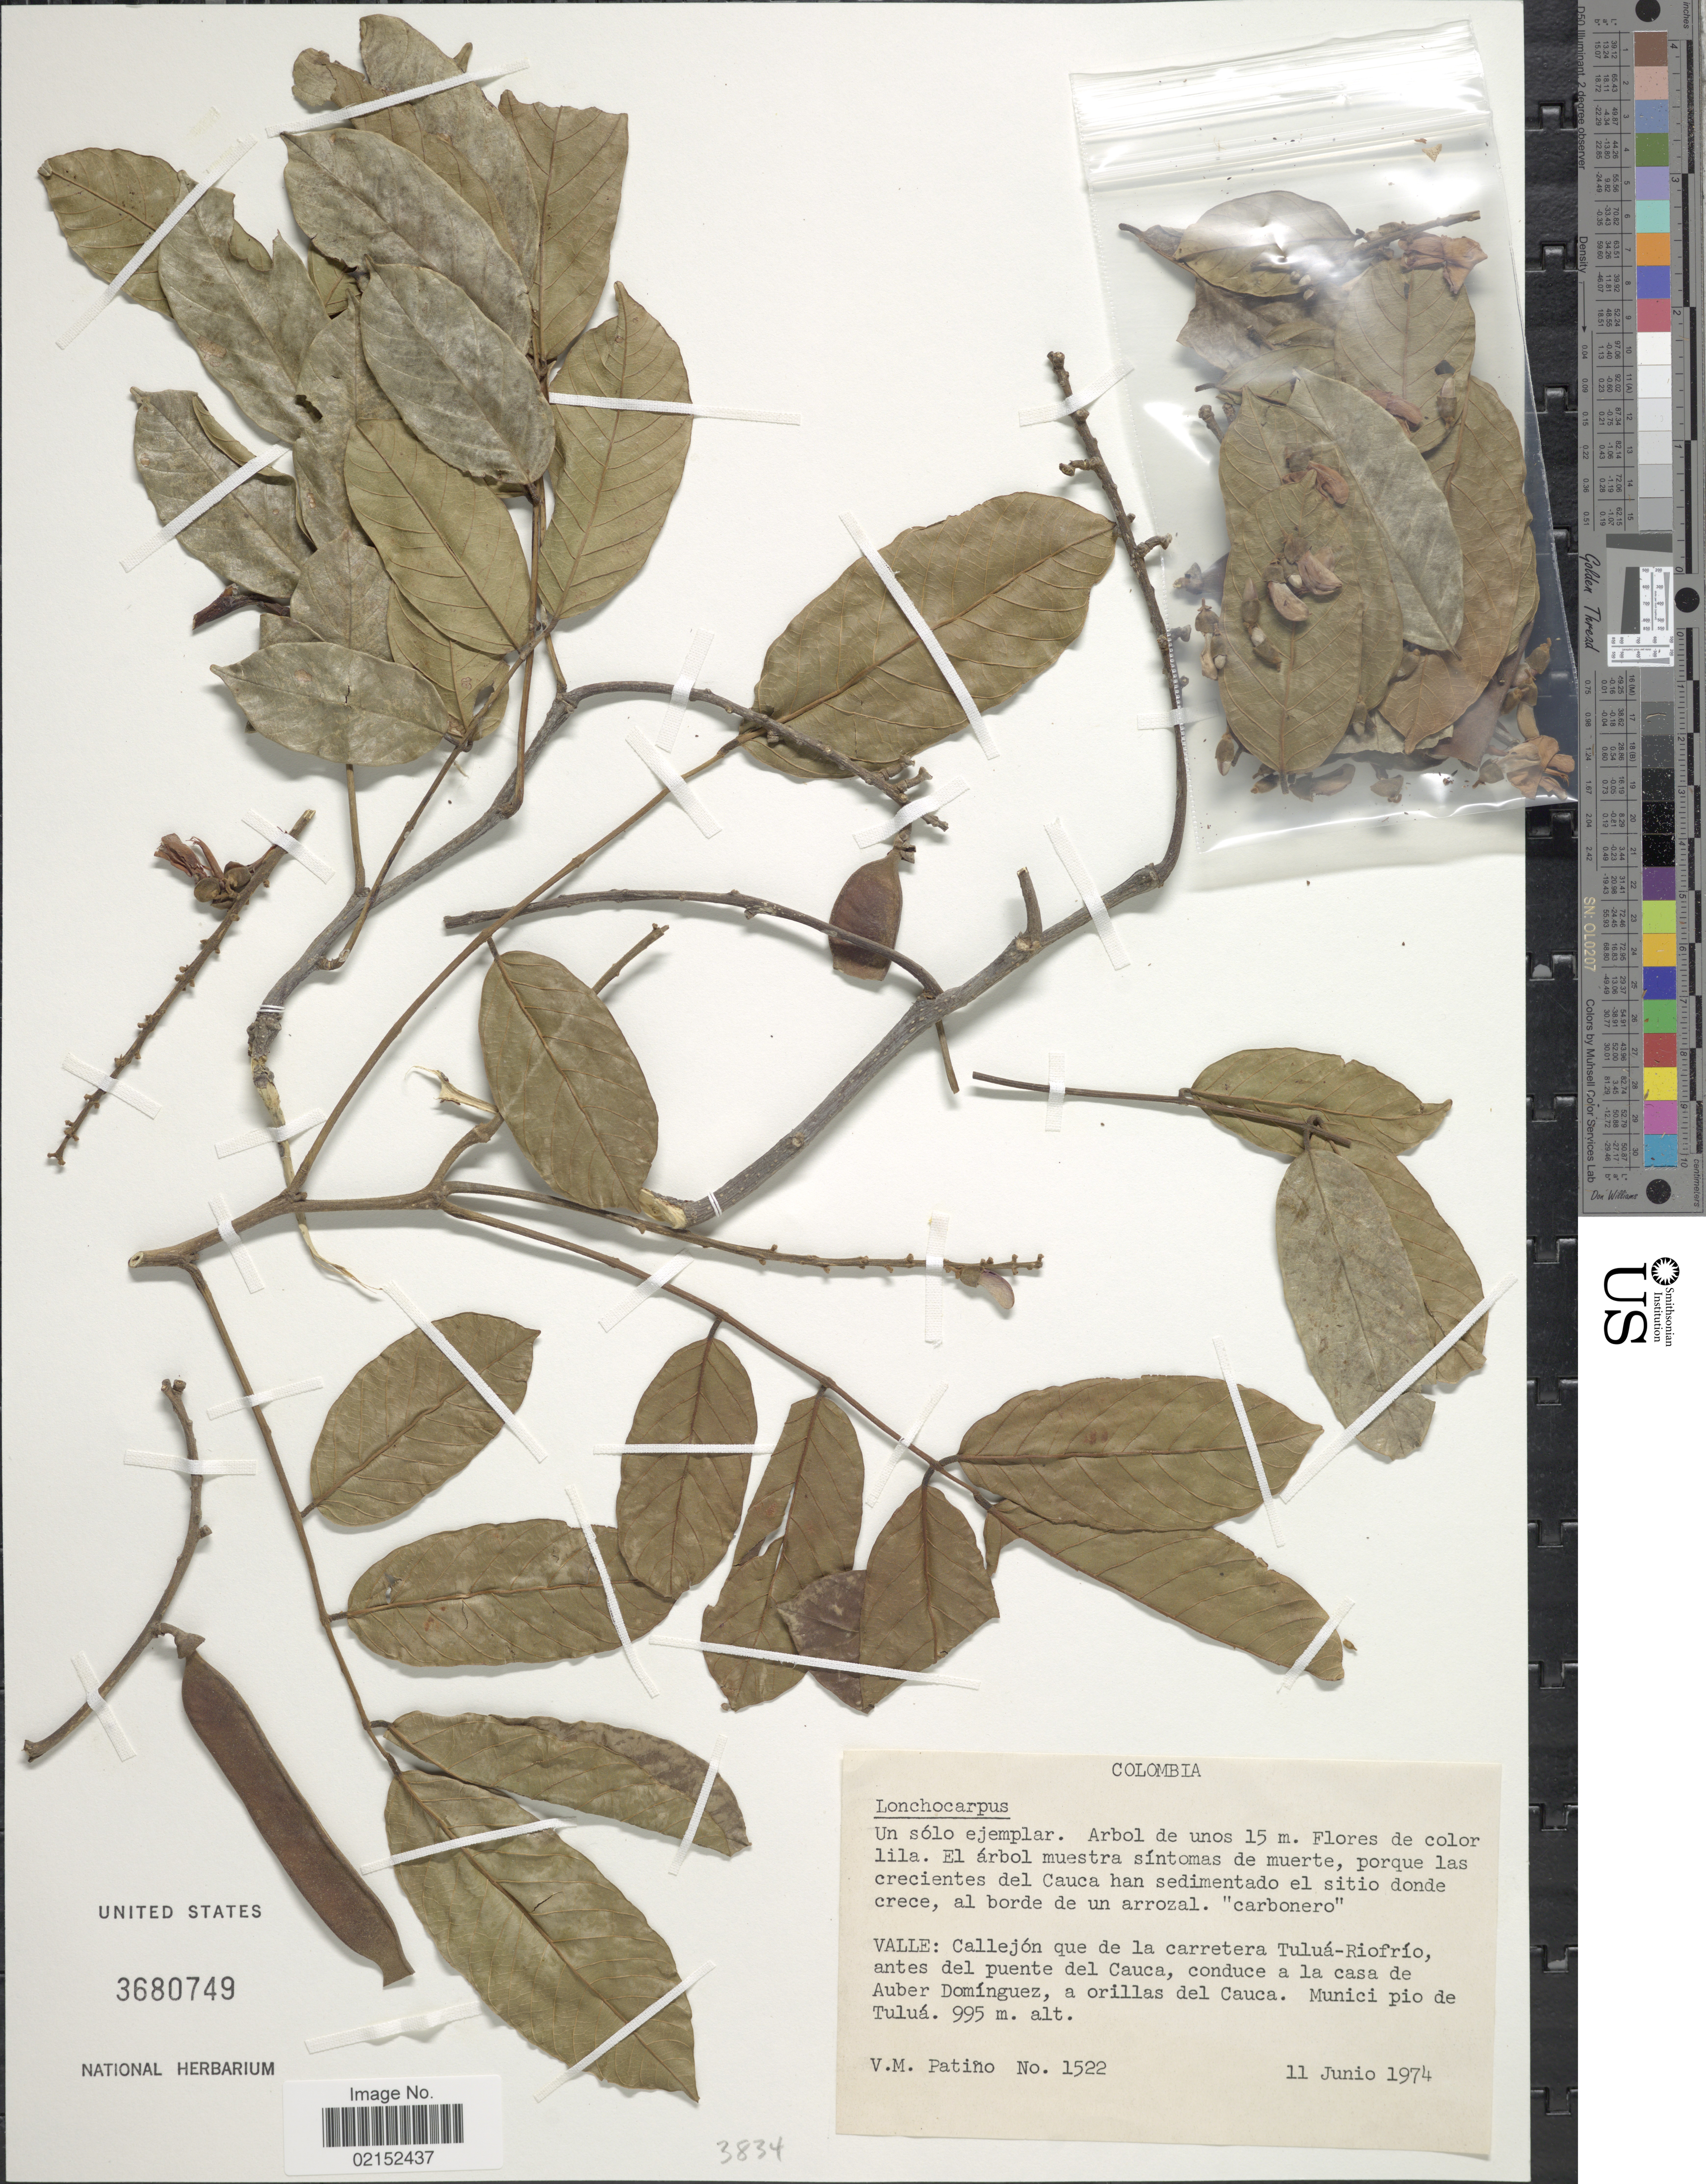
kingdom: Plantae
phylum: Tracheophyta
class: Magnoliopsida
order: Fabales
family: Fabaceae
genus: Lonchocarpus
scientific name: Lonchocarpus sp.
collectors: V. M. Patiño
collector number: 1522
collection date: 1974-06-11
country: Colombia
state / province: Valle del Cauca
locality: Valle: Callejon que de la carretera Tulua-Riofrio, antes del puente del Cauca, conduce a la casa de Auber Dominguez, a orillas del Cauca, Munici pio de Tulua.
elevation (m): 995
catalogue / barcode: US 3680749